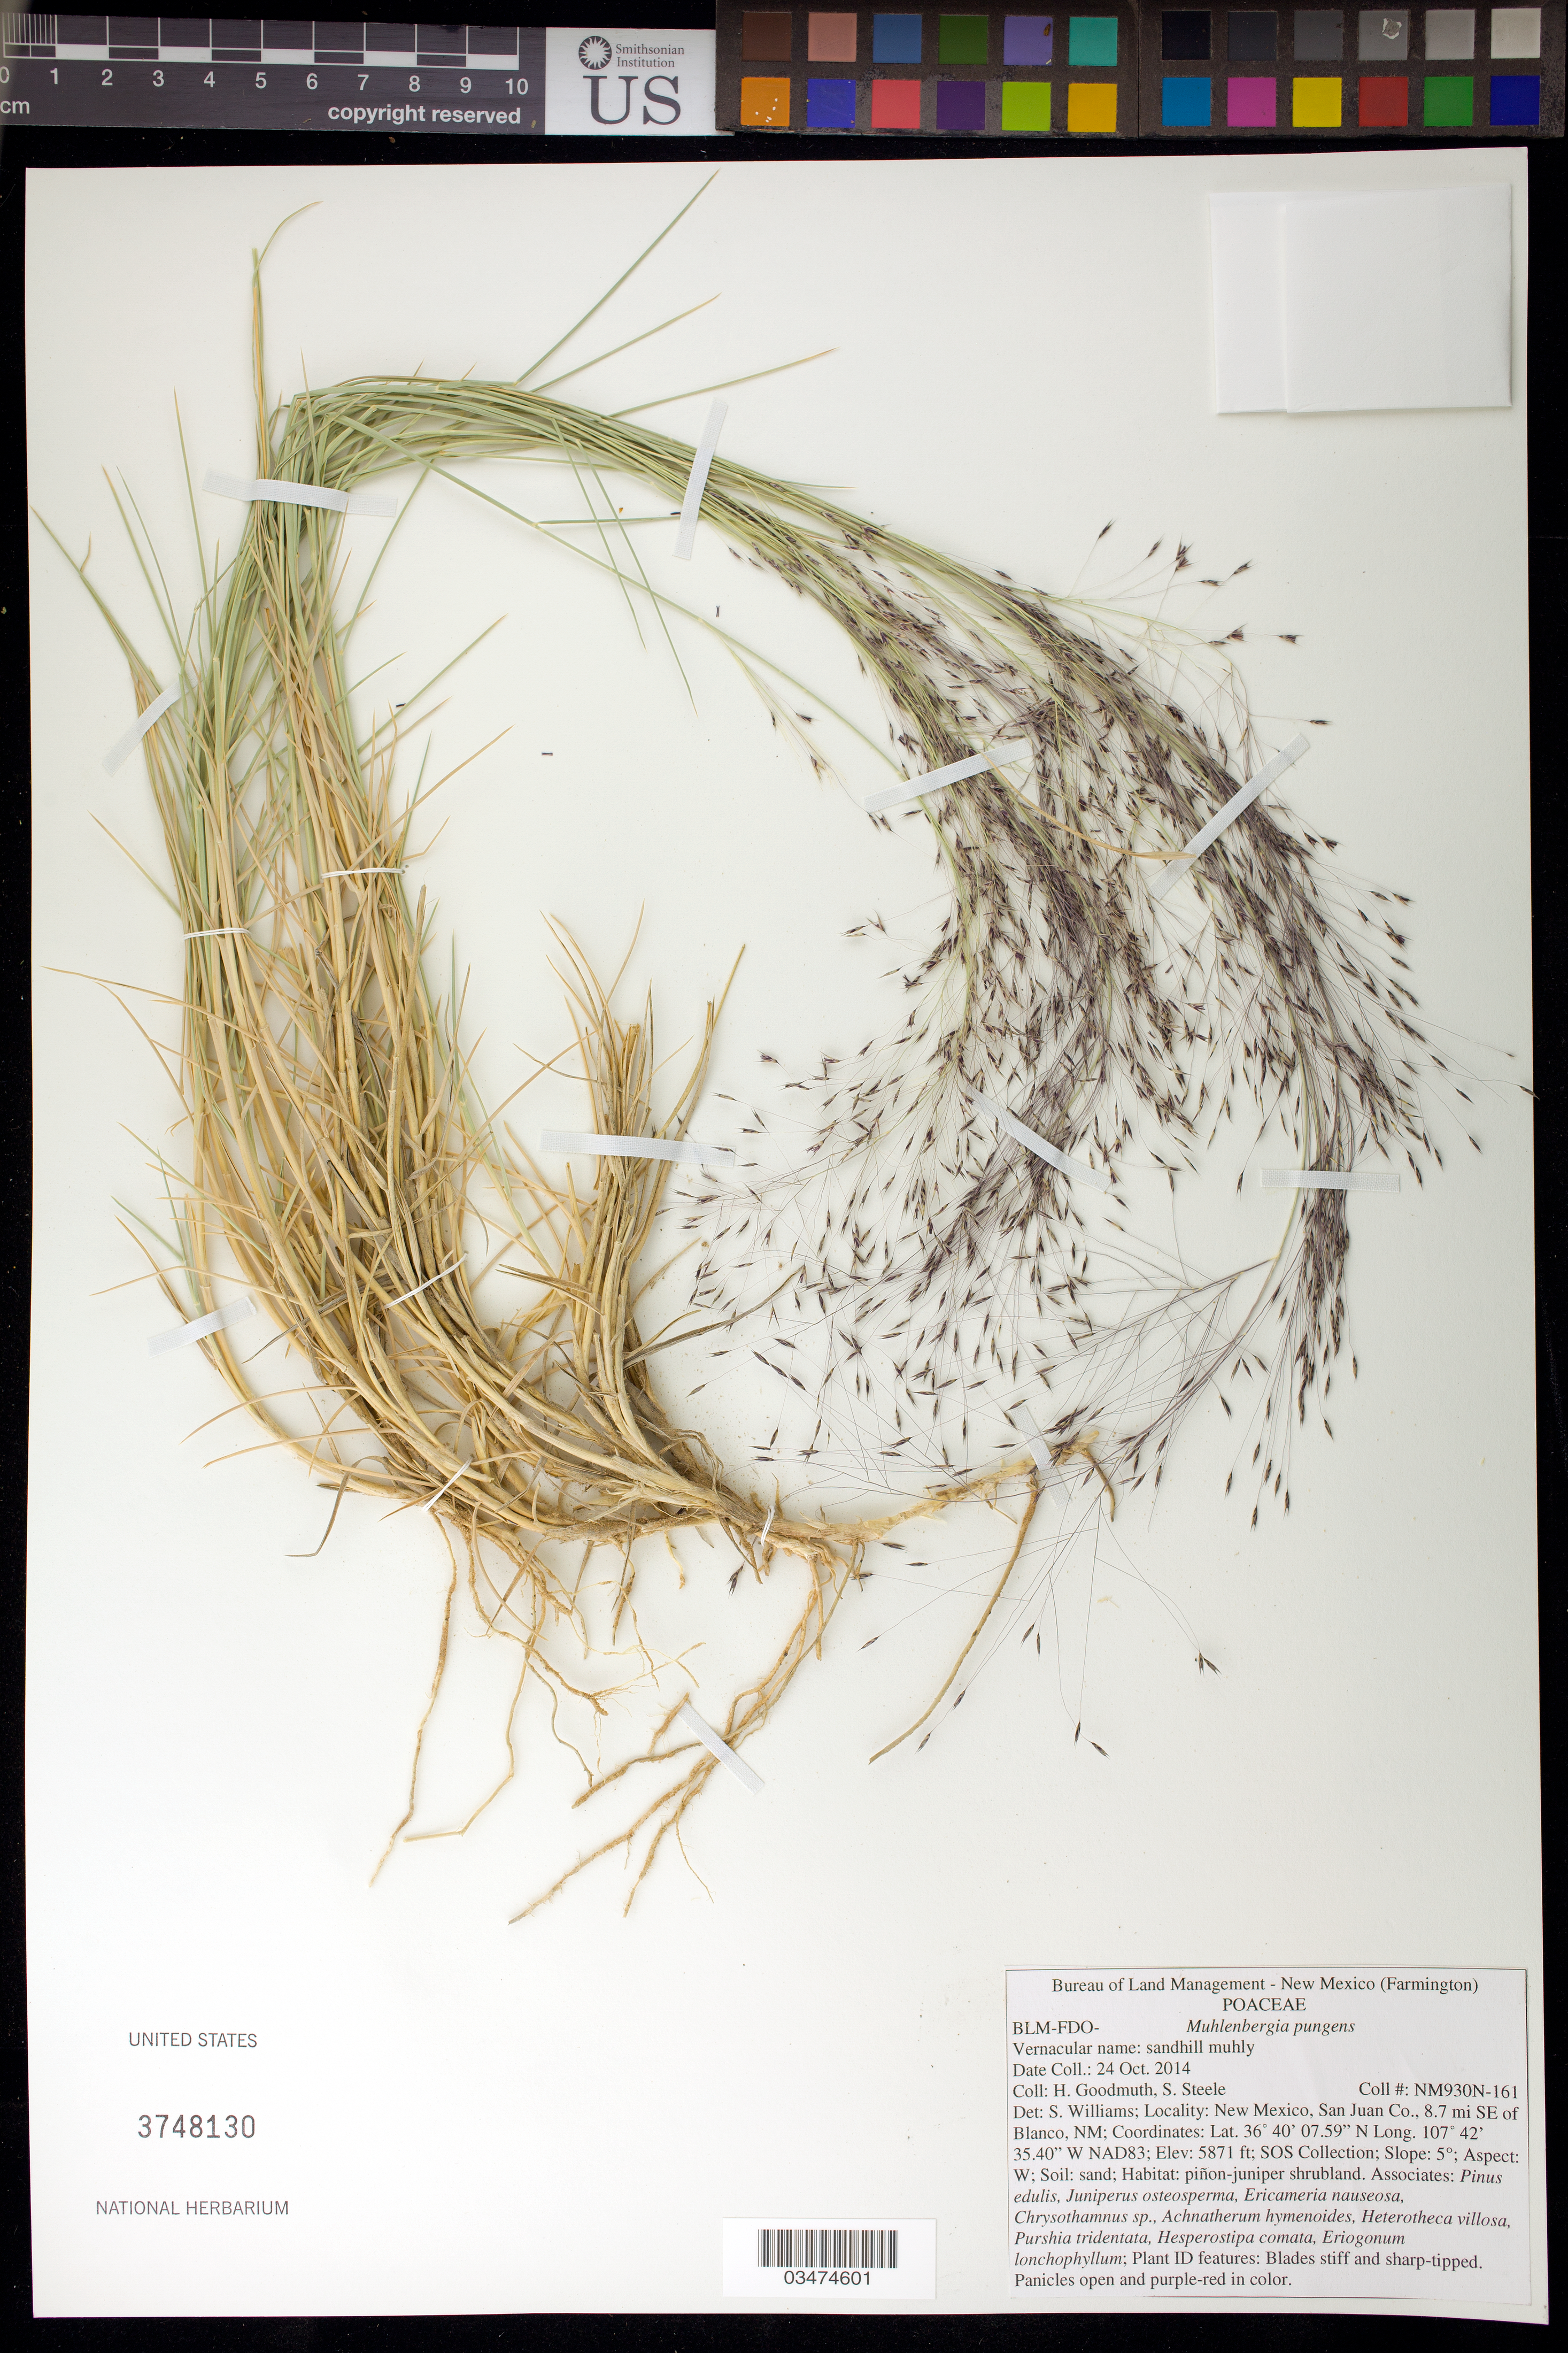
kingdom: Plantae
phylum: Tracheophyta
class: Liliopsida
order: Poales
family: Poaceae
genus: Muhlenbergia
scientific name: Muhlenbergia pungens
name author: Thurb. ex A. Gray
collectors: H. Goodmuth & S. Steele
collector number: NM930N-161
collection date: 2014-10-24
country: United States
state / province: New Mexico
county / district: San Juan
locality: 8.7 mi. SE of Blanco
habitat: Sand. Shrubland.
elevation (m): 1789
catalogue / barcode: US 3748130